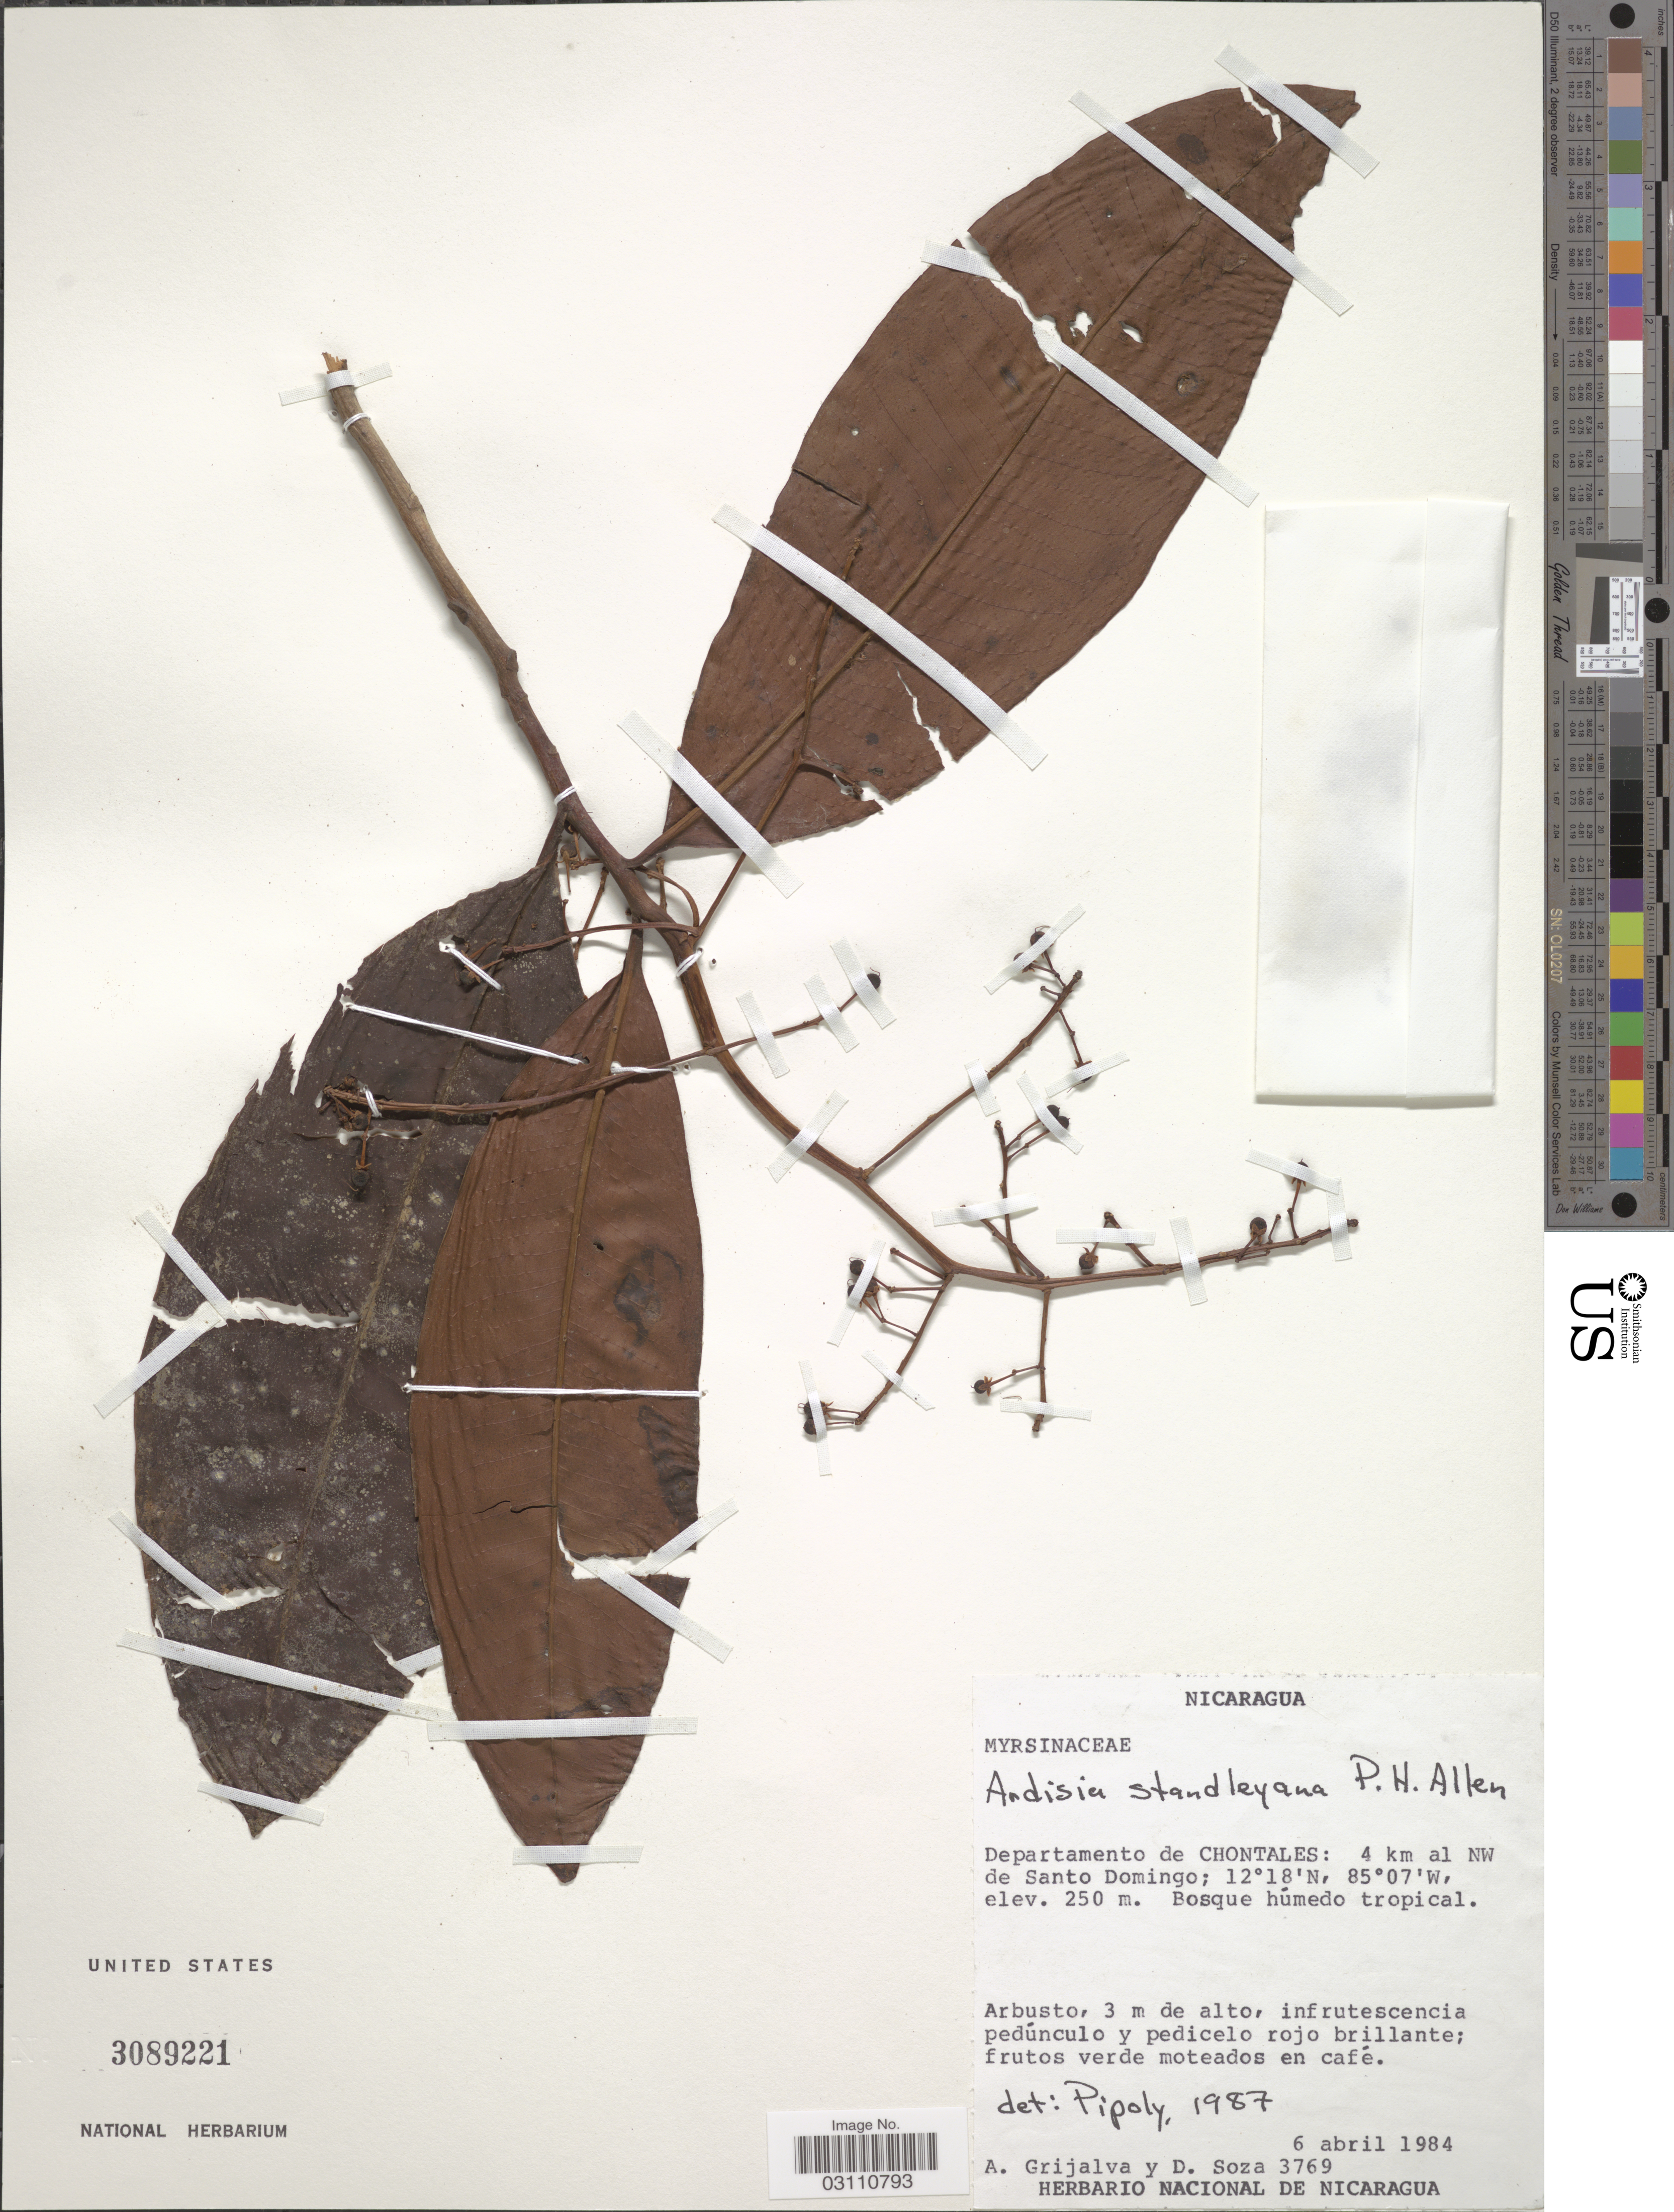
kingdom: Plantae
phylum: Tracheophyta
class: Magnoliopsida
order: Ericales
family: Primulaceae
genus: Ardisia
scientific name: Ardisia standleyana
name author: P.H. Allen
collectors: A. Grijalva & D. Soza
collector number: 3769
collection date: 1984-04-06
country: Nicaragua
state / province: Chontales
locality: Departamento de Chontales: 4 km al NW de Santo Domingo.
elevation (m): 250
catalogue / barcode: US 3089221